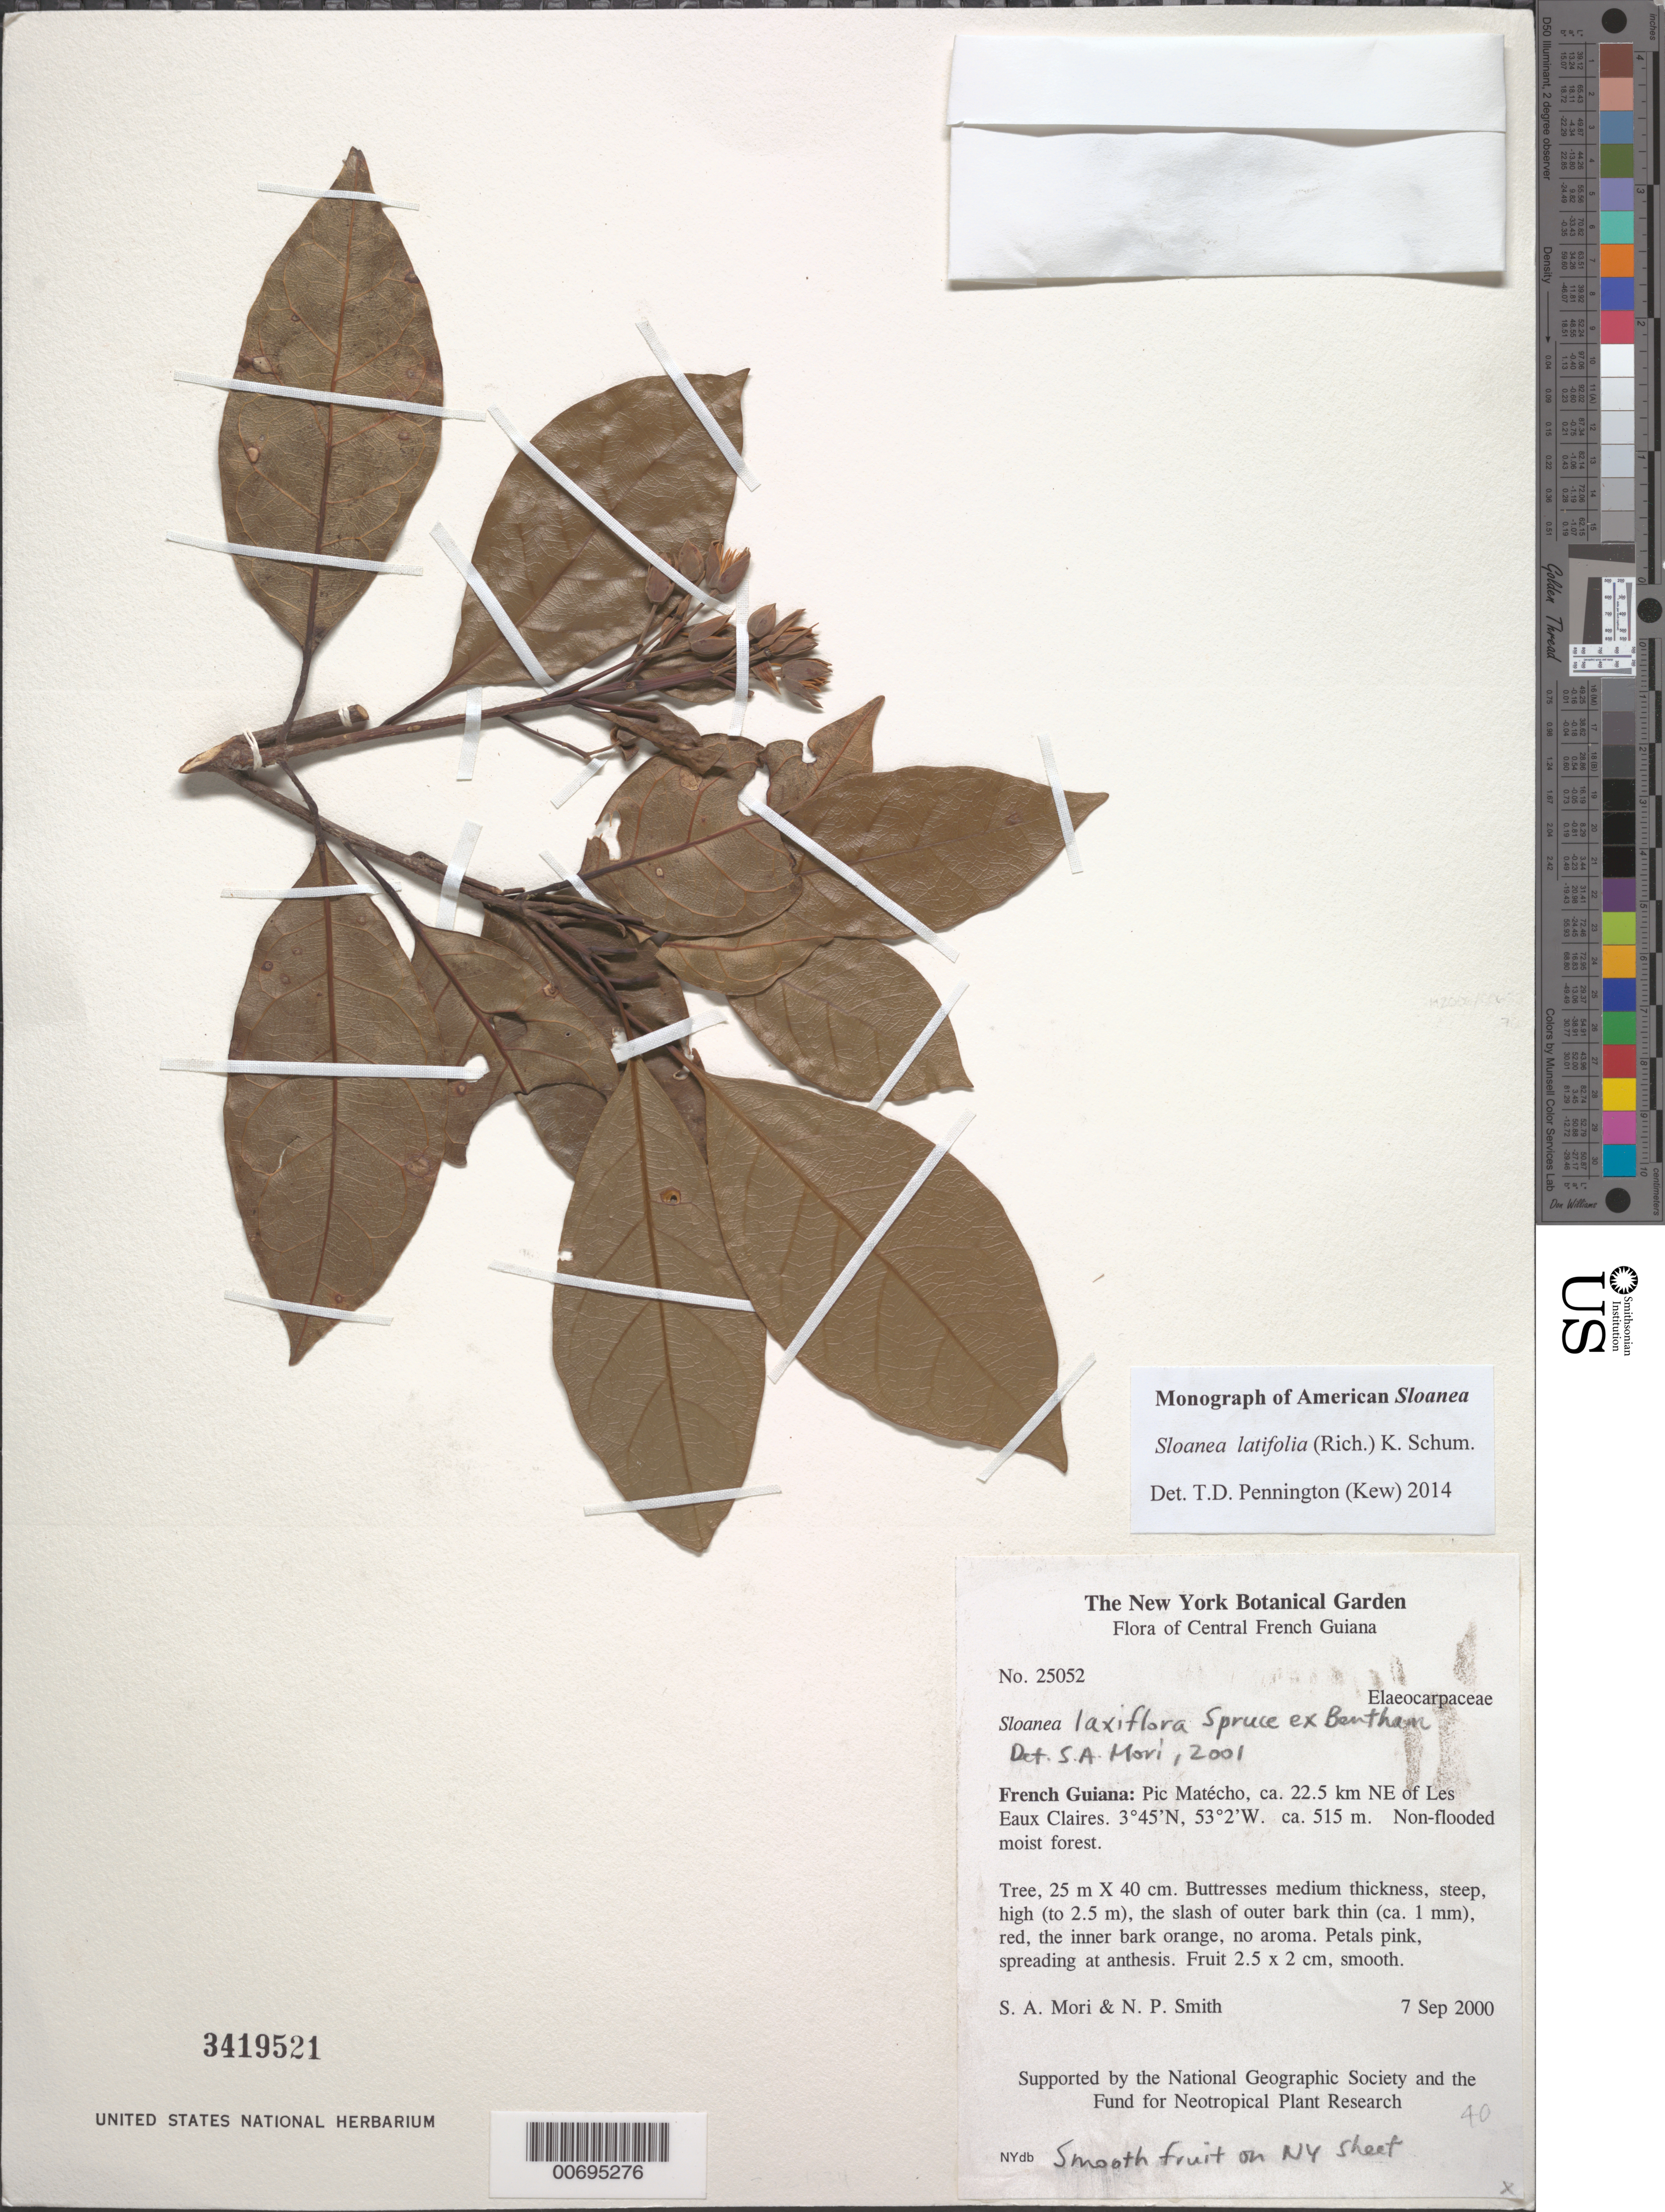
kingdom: Plantae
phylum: Tracheophyta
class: Magnoliopsida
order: Oxalidales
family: Elaeocarpaceae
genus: Sloanea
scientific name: Sloanea latifolia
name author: (Rich.) K. Schum.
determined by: Pennington, T. D., (K)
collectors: S. Mori & N. Smith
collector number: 25052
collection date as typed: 7-Sep-00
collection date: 2000-09-07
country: French Guiana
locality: Pic Matécho, ca 22.5 km NE of Les Eaux Claires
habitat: Non-flooded moist forest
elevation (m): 515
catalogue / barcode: US 3419521